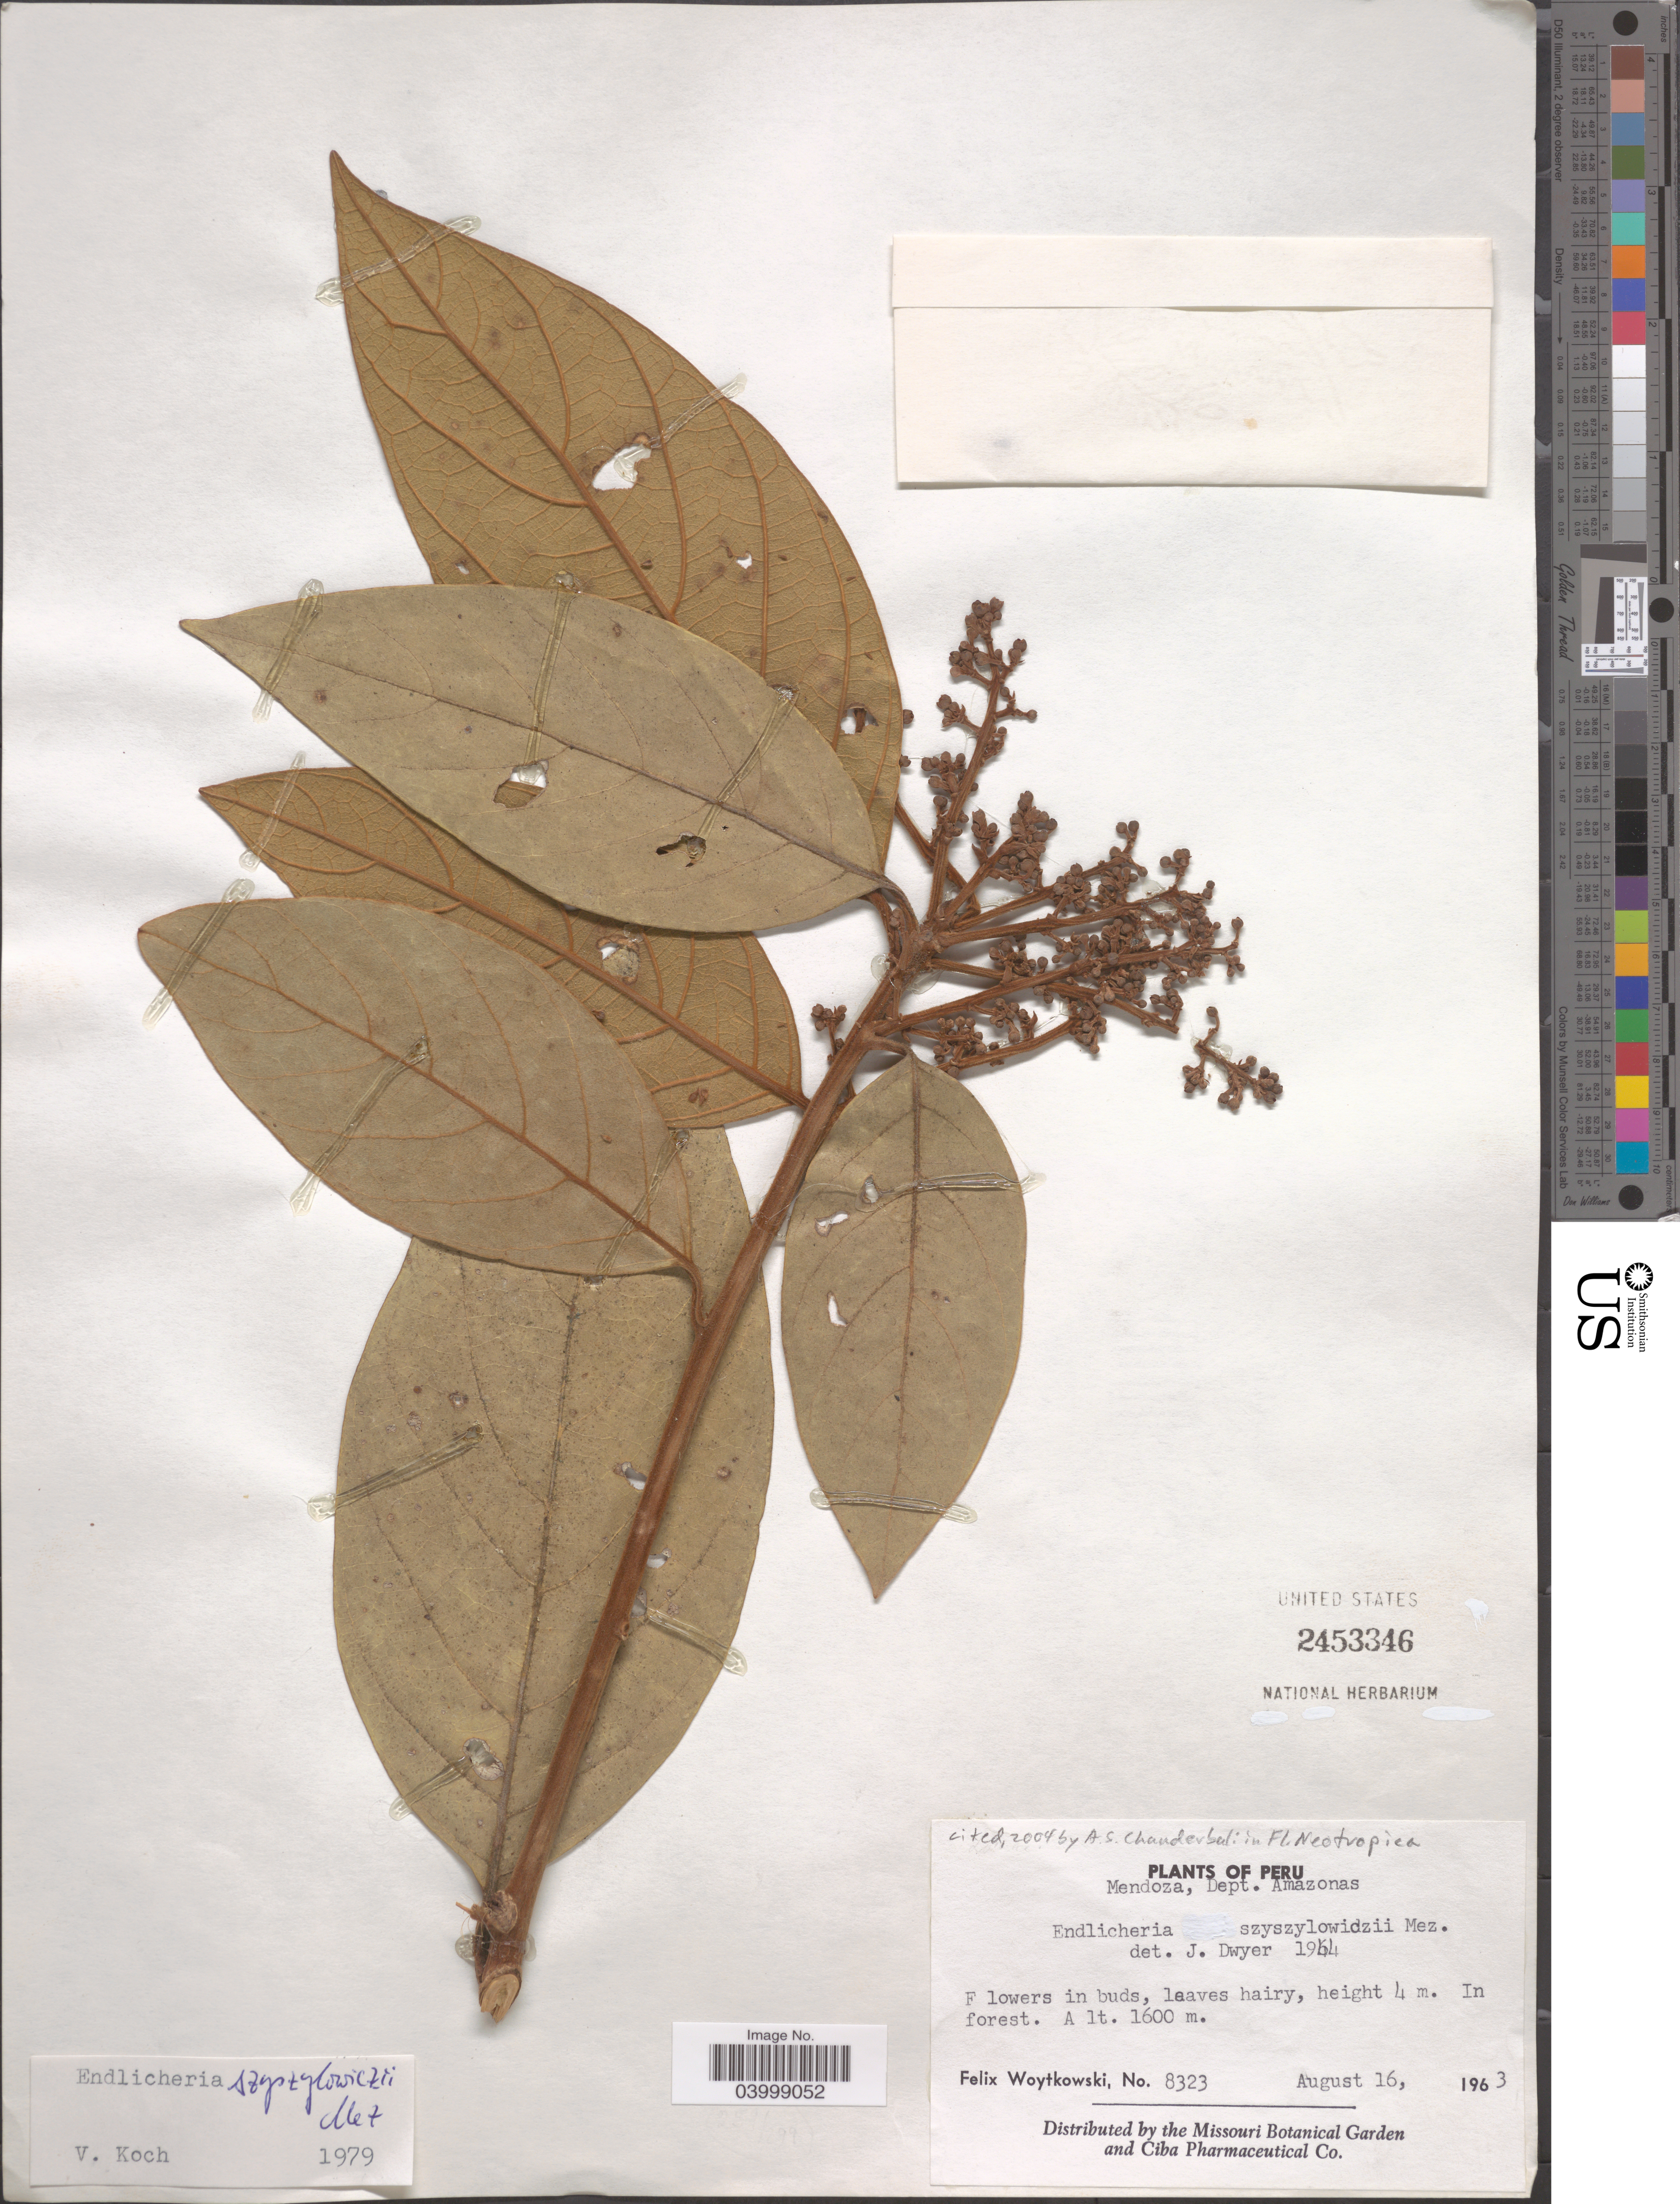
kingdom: Plantae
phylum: Tracheophyta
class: Magnoliopsida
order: Laurales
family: Lauraceae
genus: Endlicheria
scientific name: Endlicheria szyszyloviczii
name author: Mez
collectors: F. Woytkowski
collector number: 8323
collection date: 1963-08-16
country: Peru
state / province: Amazonas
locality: Mendoza, Dept. Amazonas. In forest.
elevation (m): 1600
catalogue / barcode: US 2453346